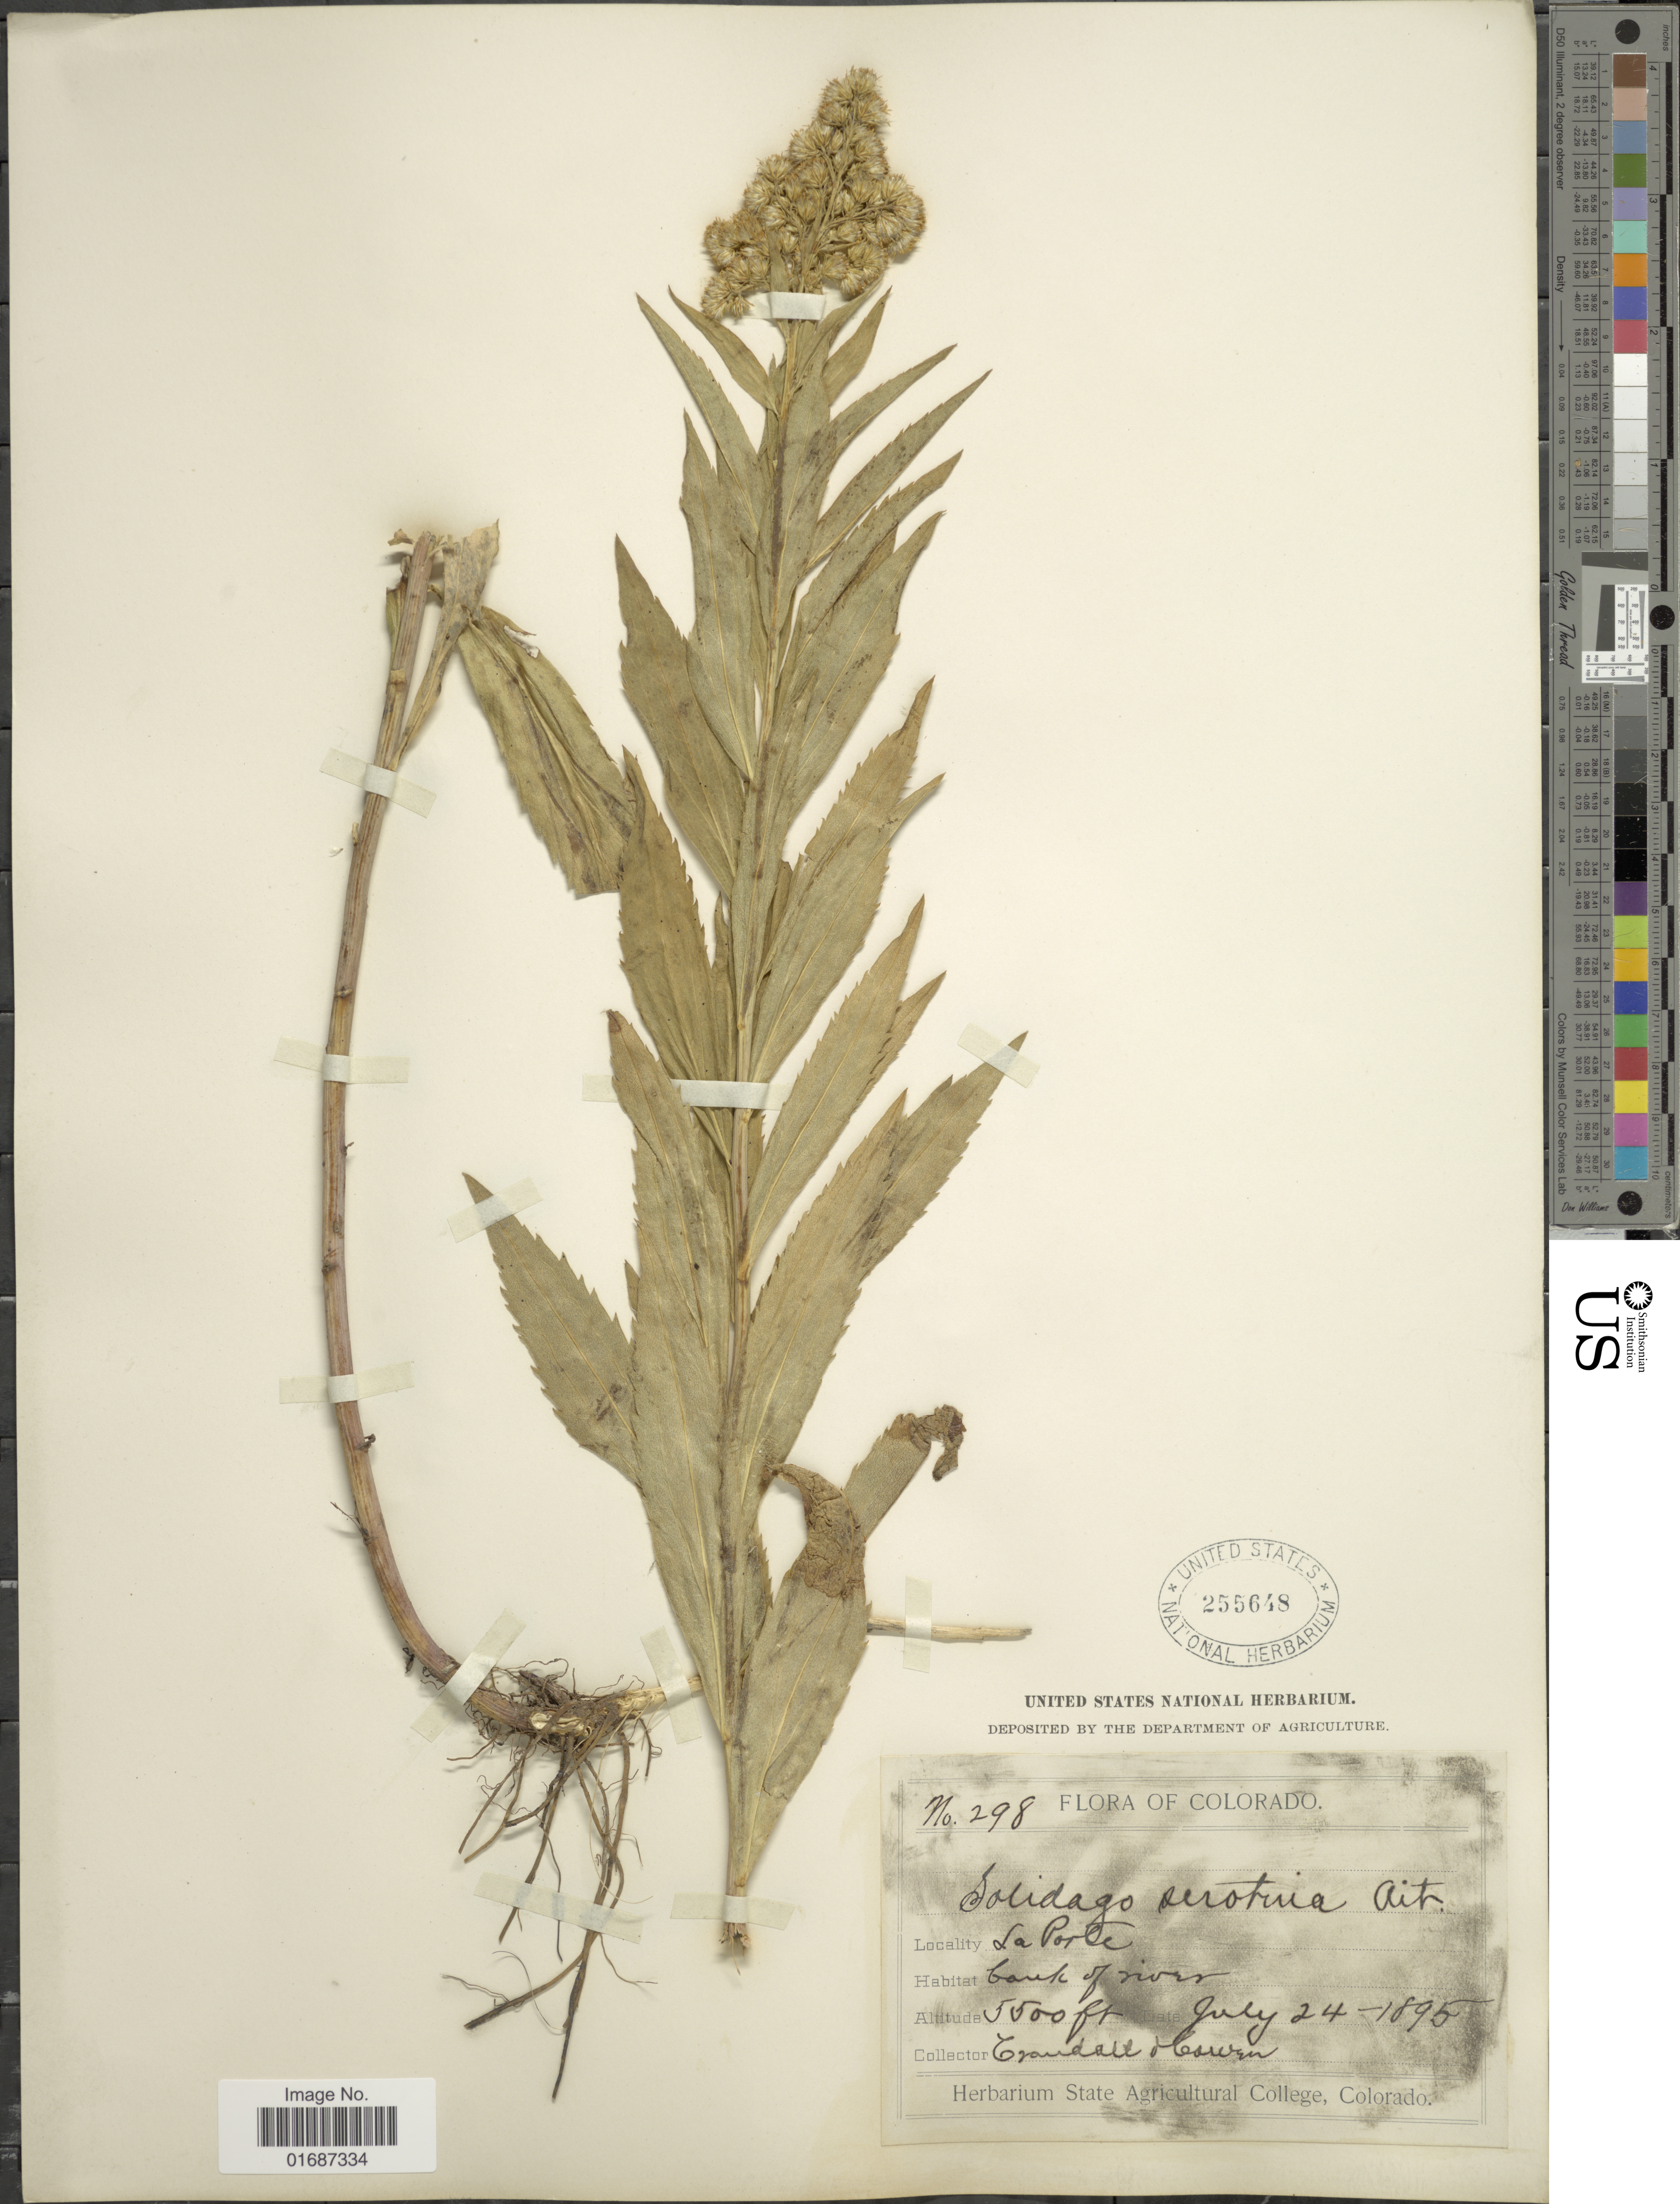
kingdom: Plantae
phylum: Tracheophyta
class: Magnoliopsida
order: Asterales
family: Asteraceae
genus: Solidago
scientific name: Solidago gigantea var. leiophylla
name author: Fernald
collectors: C. Heswen & -. Cowen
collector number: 298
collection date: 1895-07-24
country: United States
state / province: Colorado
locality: La Porte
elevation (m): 1676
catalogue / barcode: US 255648